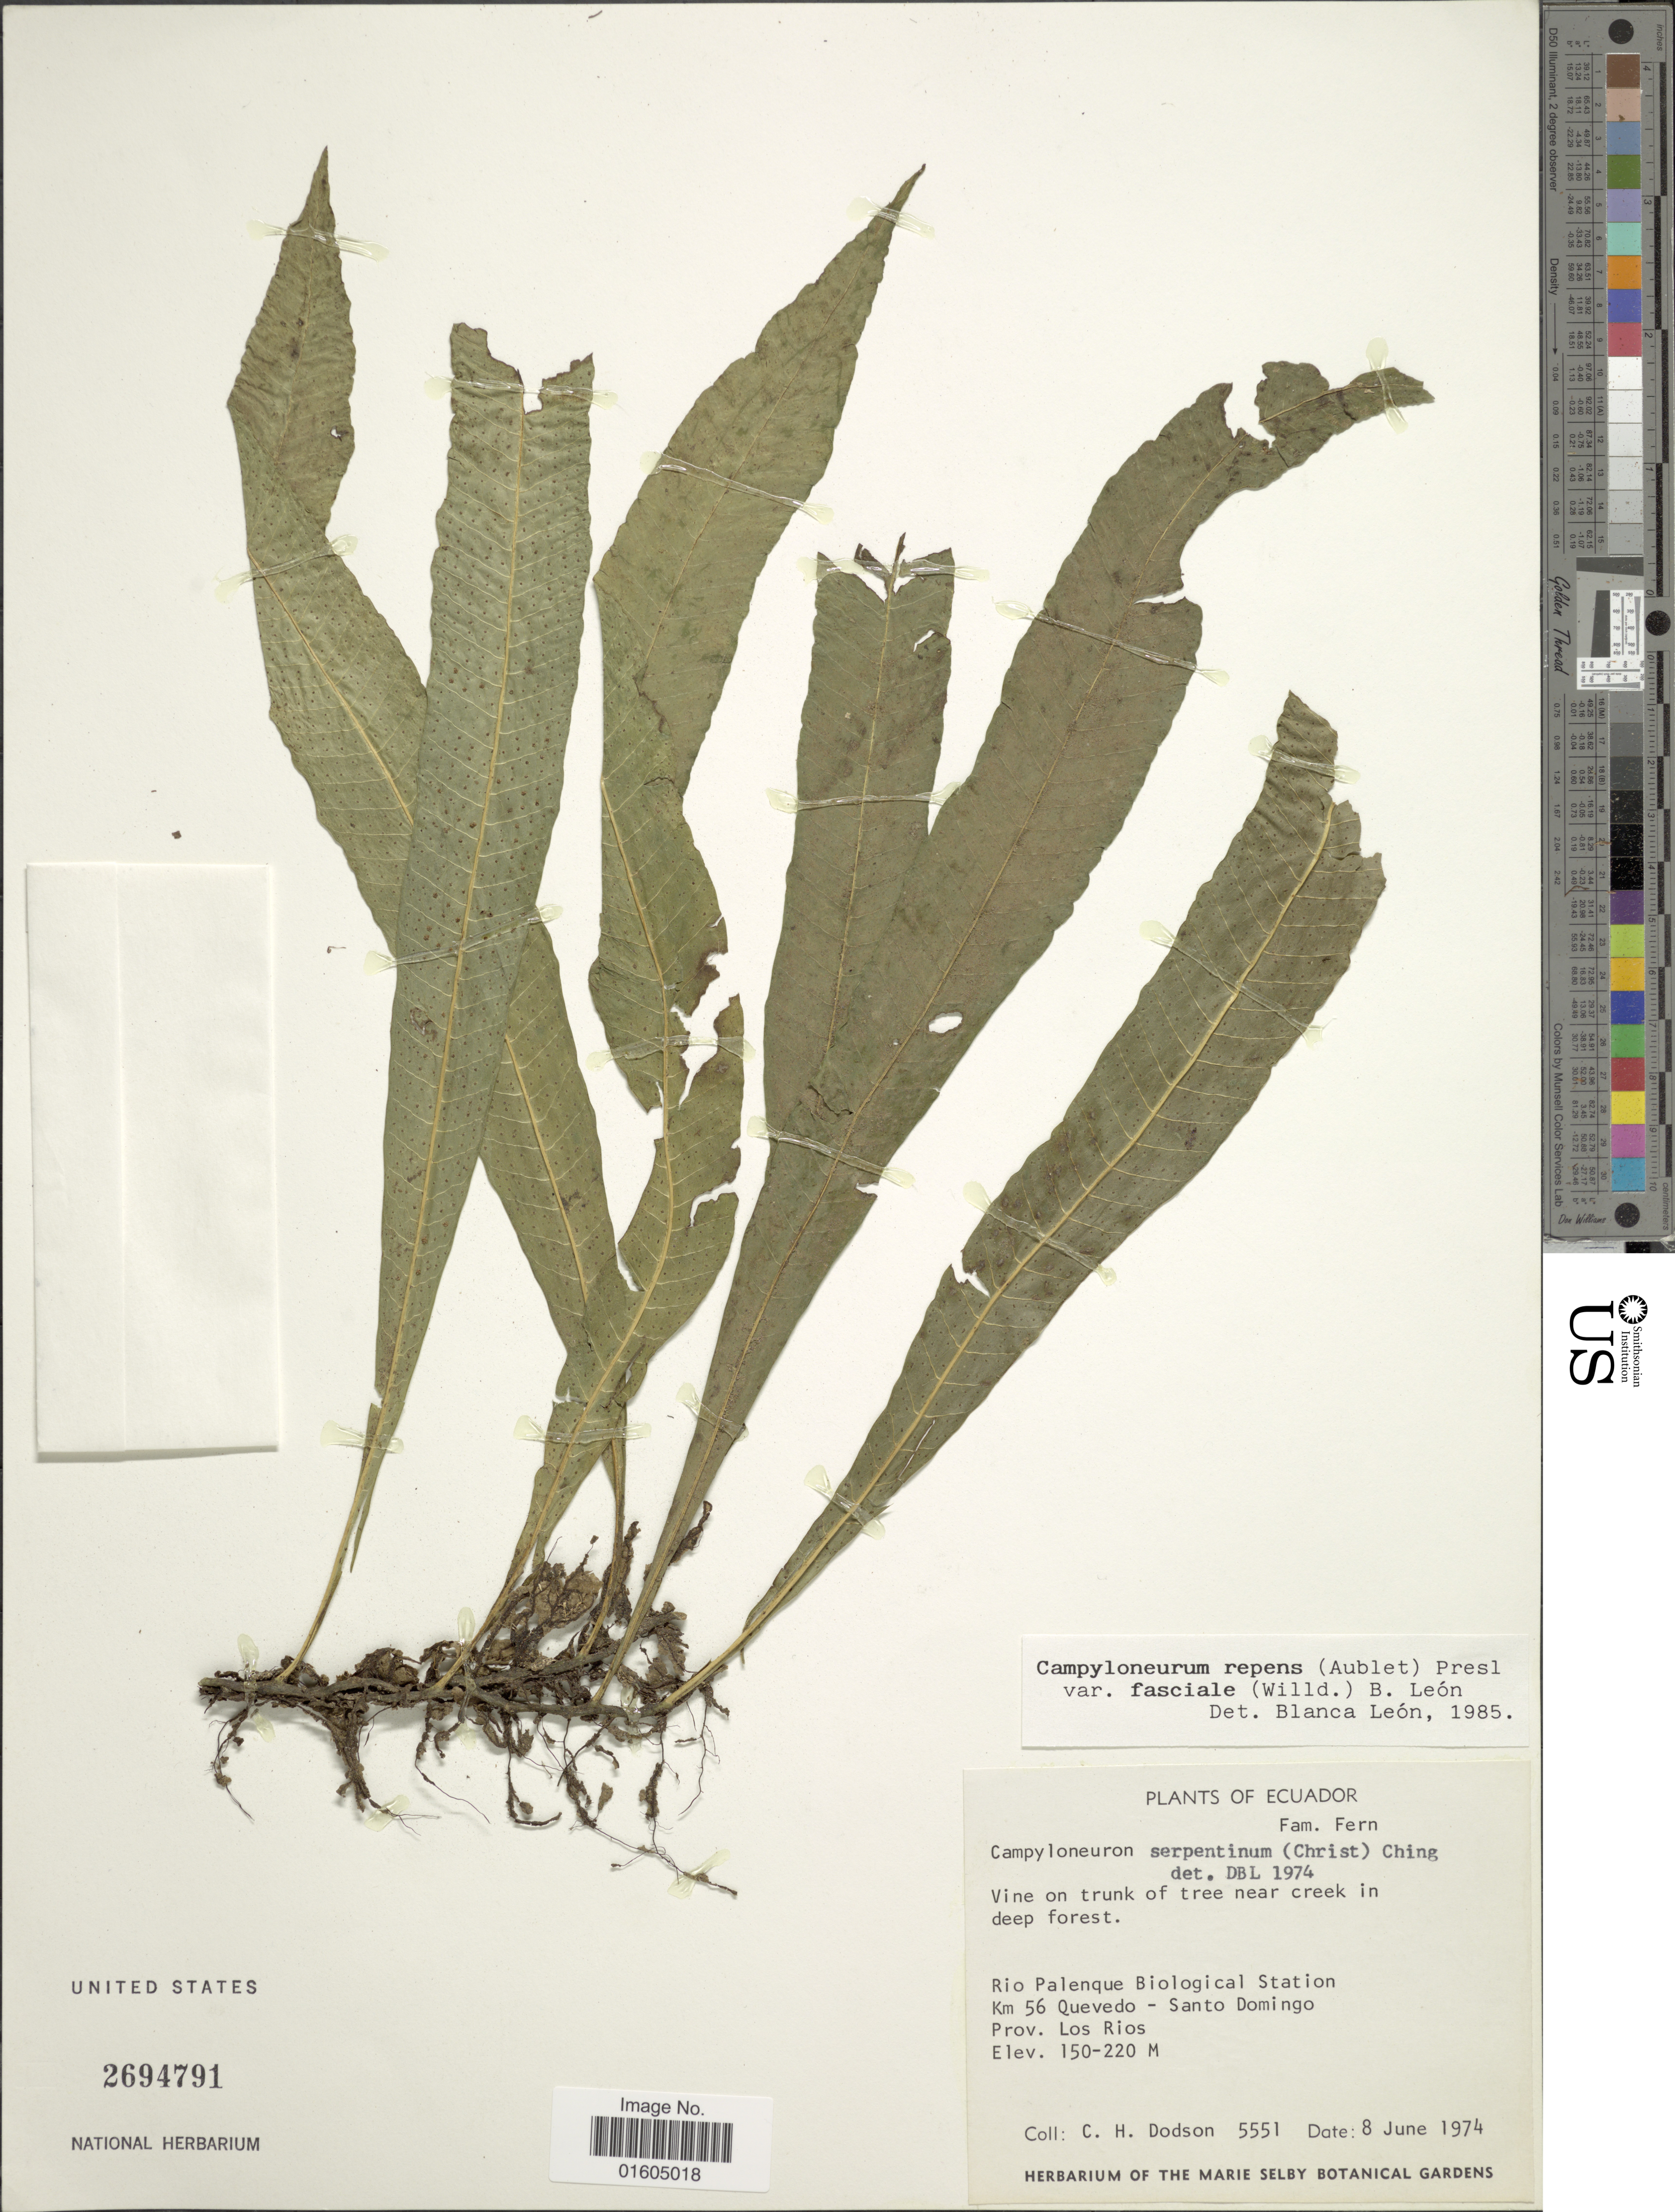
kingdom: Plantae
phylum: Tracheophyta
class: Polypodiopsida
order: Polypodiales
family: Polypodiaceae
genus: Campyloneurum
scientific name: Campyloneurum serpentinum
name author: (Christ) Ching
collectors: C. H. Dodson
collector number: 5551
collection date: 1974-06-08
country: Ecuador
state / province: Los Ríos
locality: Ecuador. Rio Palenque Biological Station. Km 56 Quevedo - Santo Domingo. Prov. Los Rios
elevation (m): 150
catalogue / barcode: US 2694791